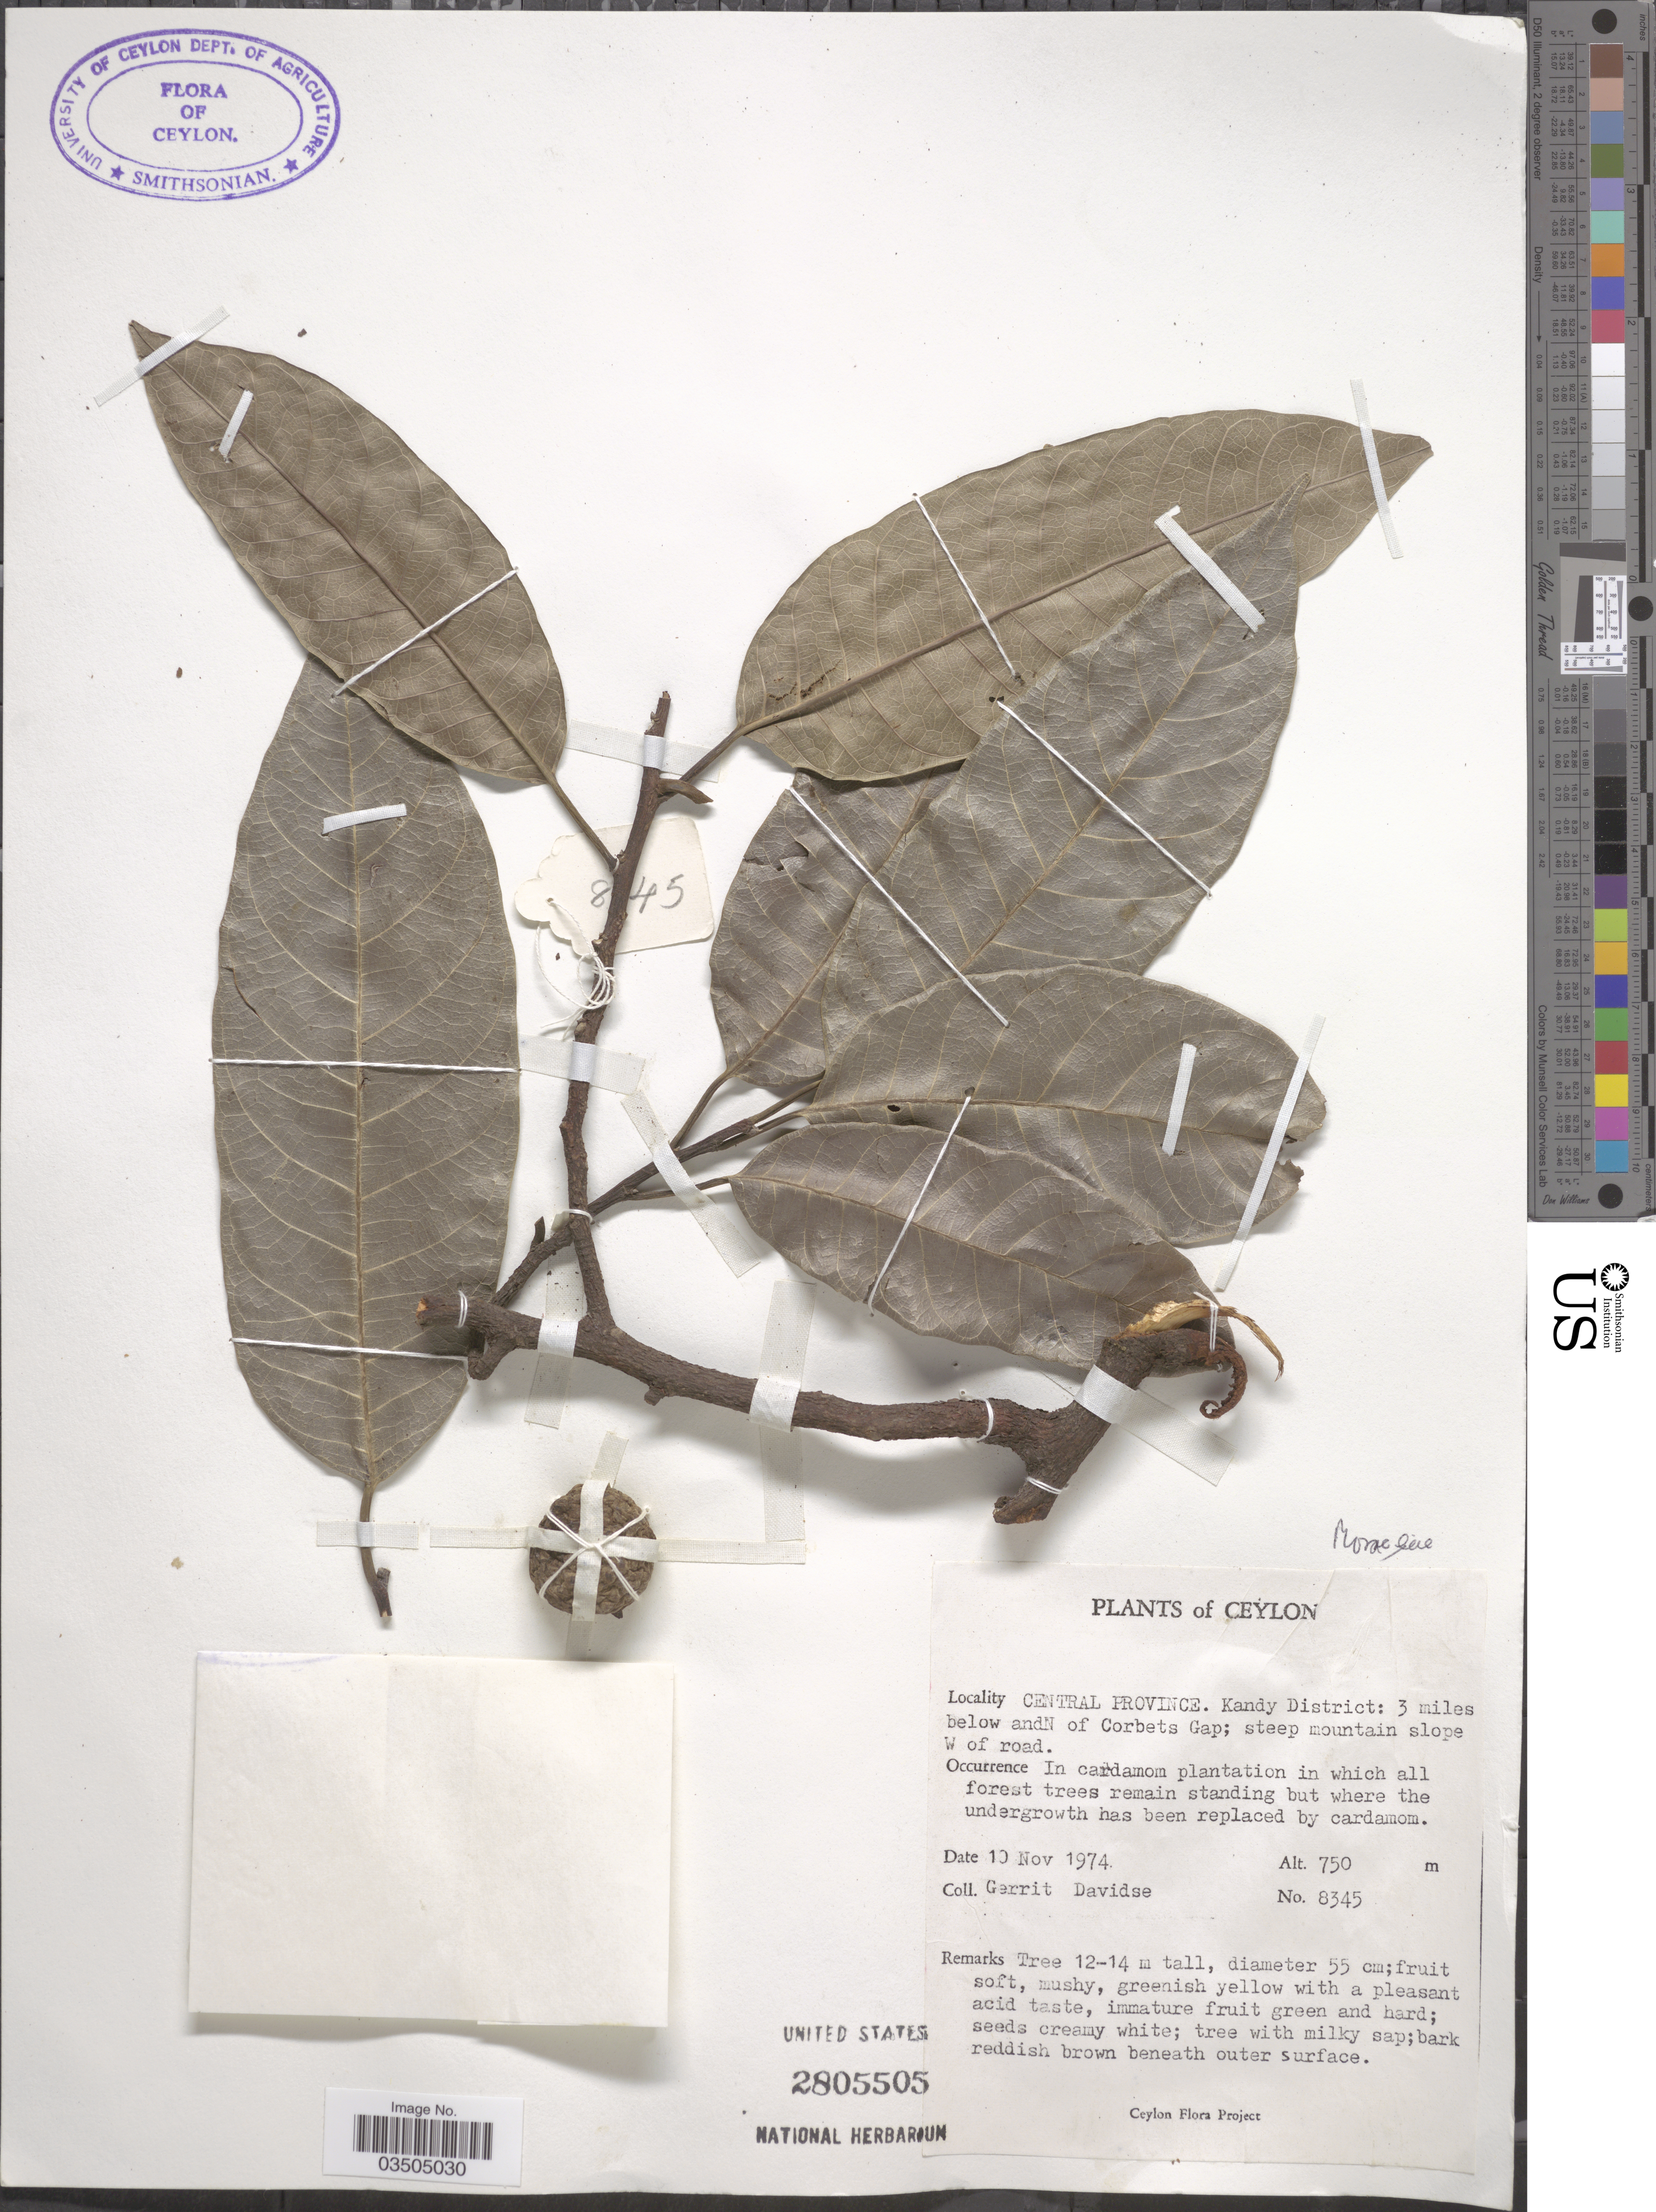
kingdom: Plantae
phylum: Tracheophyta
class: Magnoliopsida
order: Proteales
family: Proteaceae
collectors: G. Davidse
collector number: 8345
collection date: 1974-11-10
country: Sri Lanka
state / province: Central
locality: Kandy District: 3 miles below andN of Corbets Gap; steep mountain slope W of road.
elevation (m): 750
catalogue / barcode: US 2805505